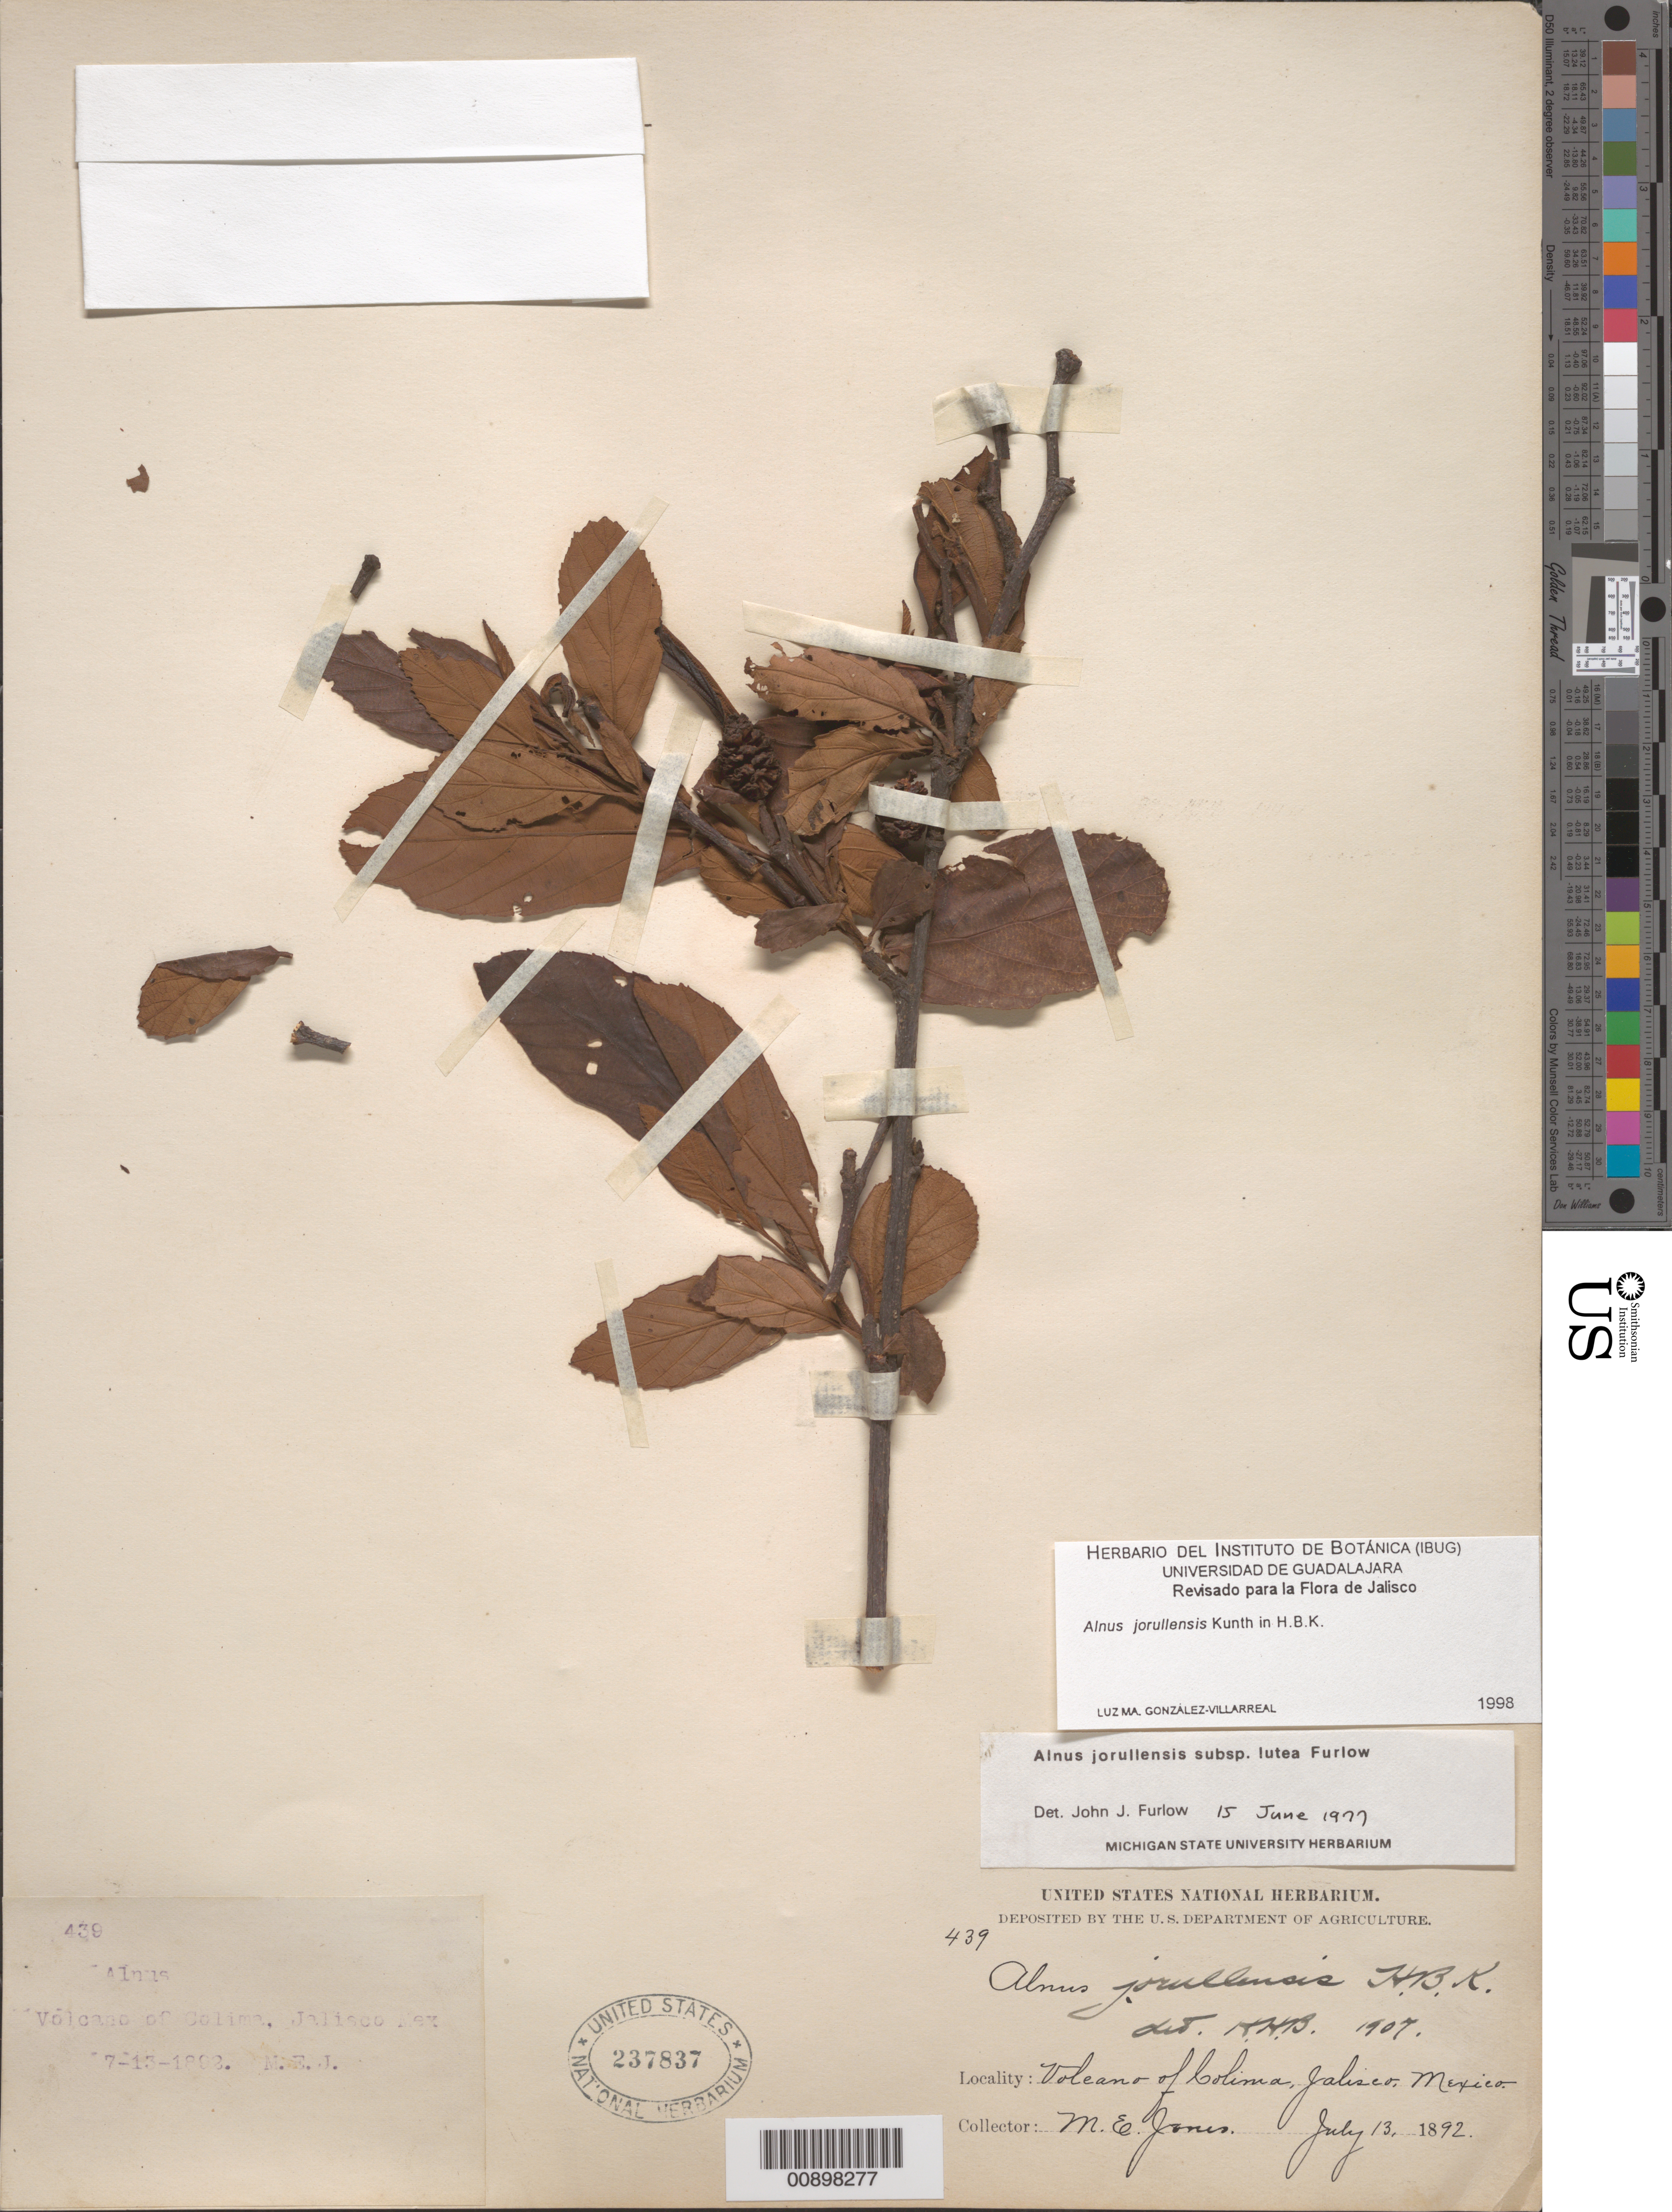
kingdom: Plantae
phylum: Tracheophyta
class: Magnoliopsida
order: Fagales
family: Betulaceae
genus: Alnus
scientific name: Alnus jorullensis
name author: Kunth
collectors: M. E. Jones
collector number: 439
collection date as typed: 13 Jul 1892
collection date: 1892-07-13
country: Mexico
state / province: Jalisco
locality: Volcano of Colima, Jalisco.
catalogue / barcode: US 237837